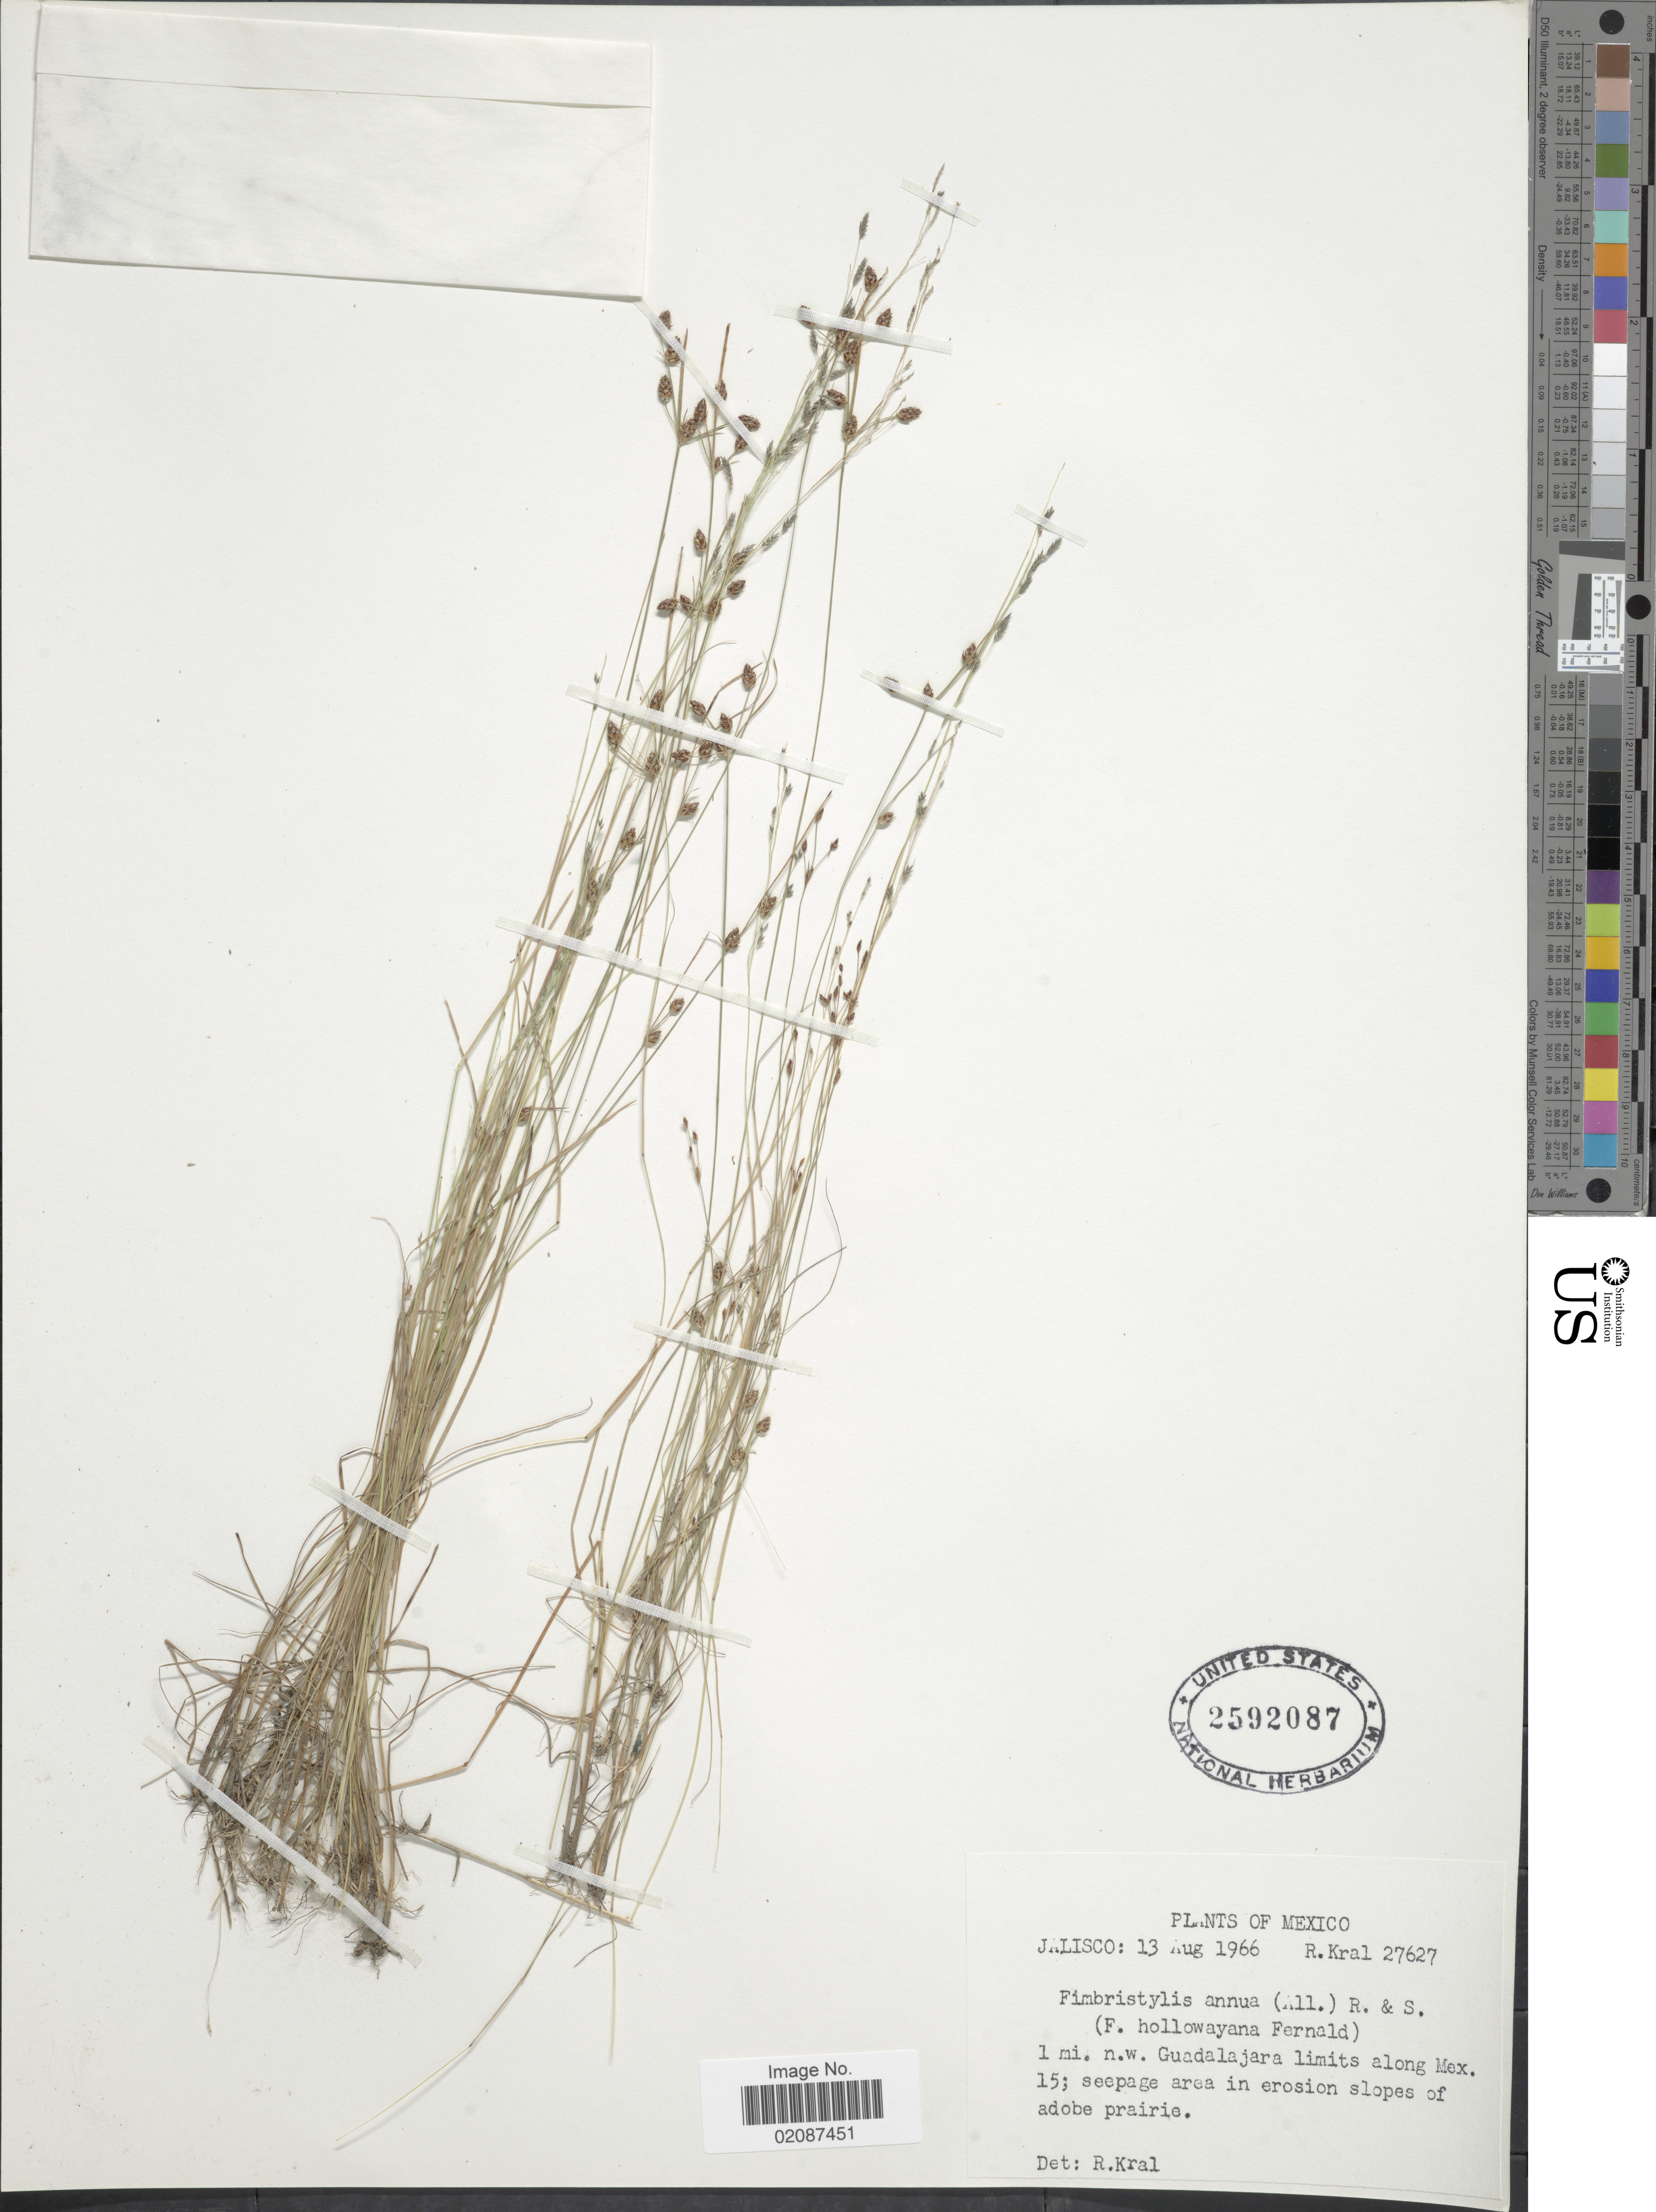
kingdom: Plantae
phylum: Tracheophyta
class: Liliopsida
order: Poales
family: Cyperaceae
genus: Fimbristylis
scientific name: Fimbristylis annua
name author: (All.) Roem. & Schult.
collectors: R. Kral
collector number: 27627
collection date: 1966-08-13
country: Mexico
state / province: Jalisco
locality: Jalisco, 1 mi. n.w. Guadalajara limits along Mex 15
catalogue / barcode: US 2592087